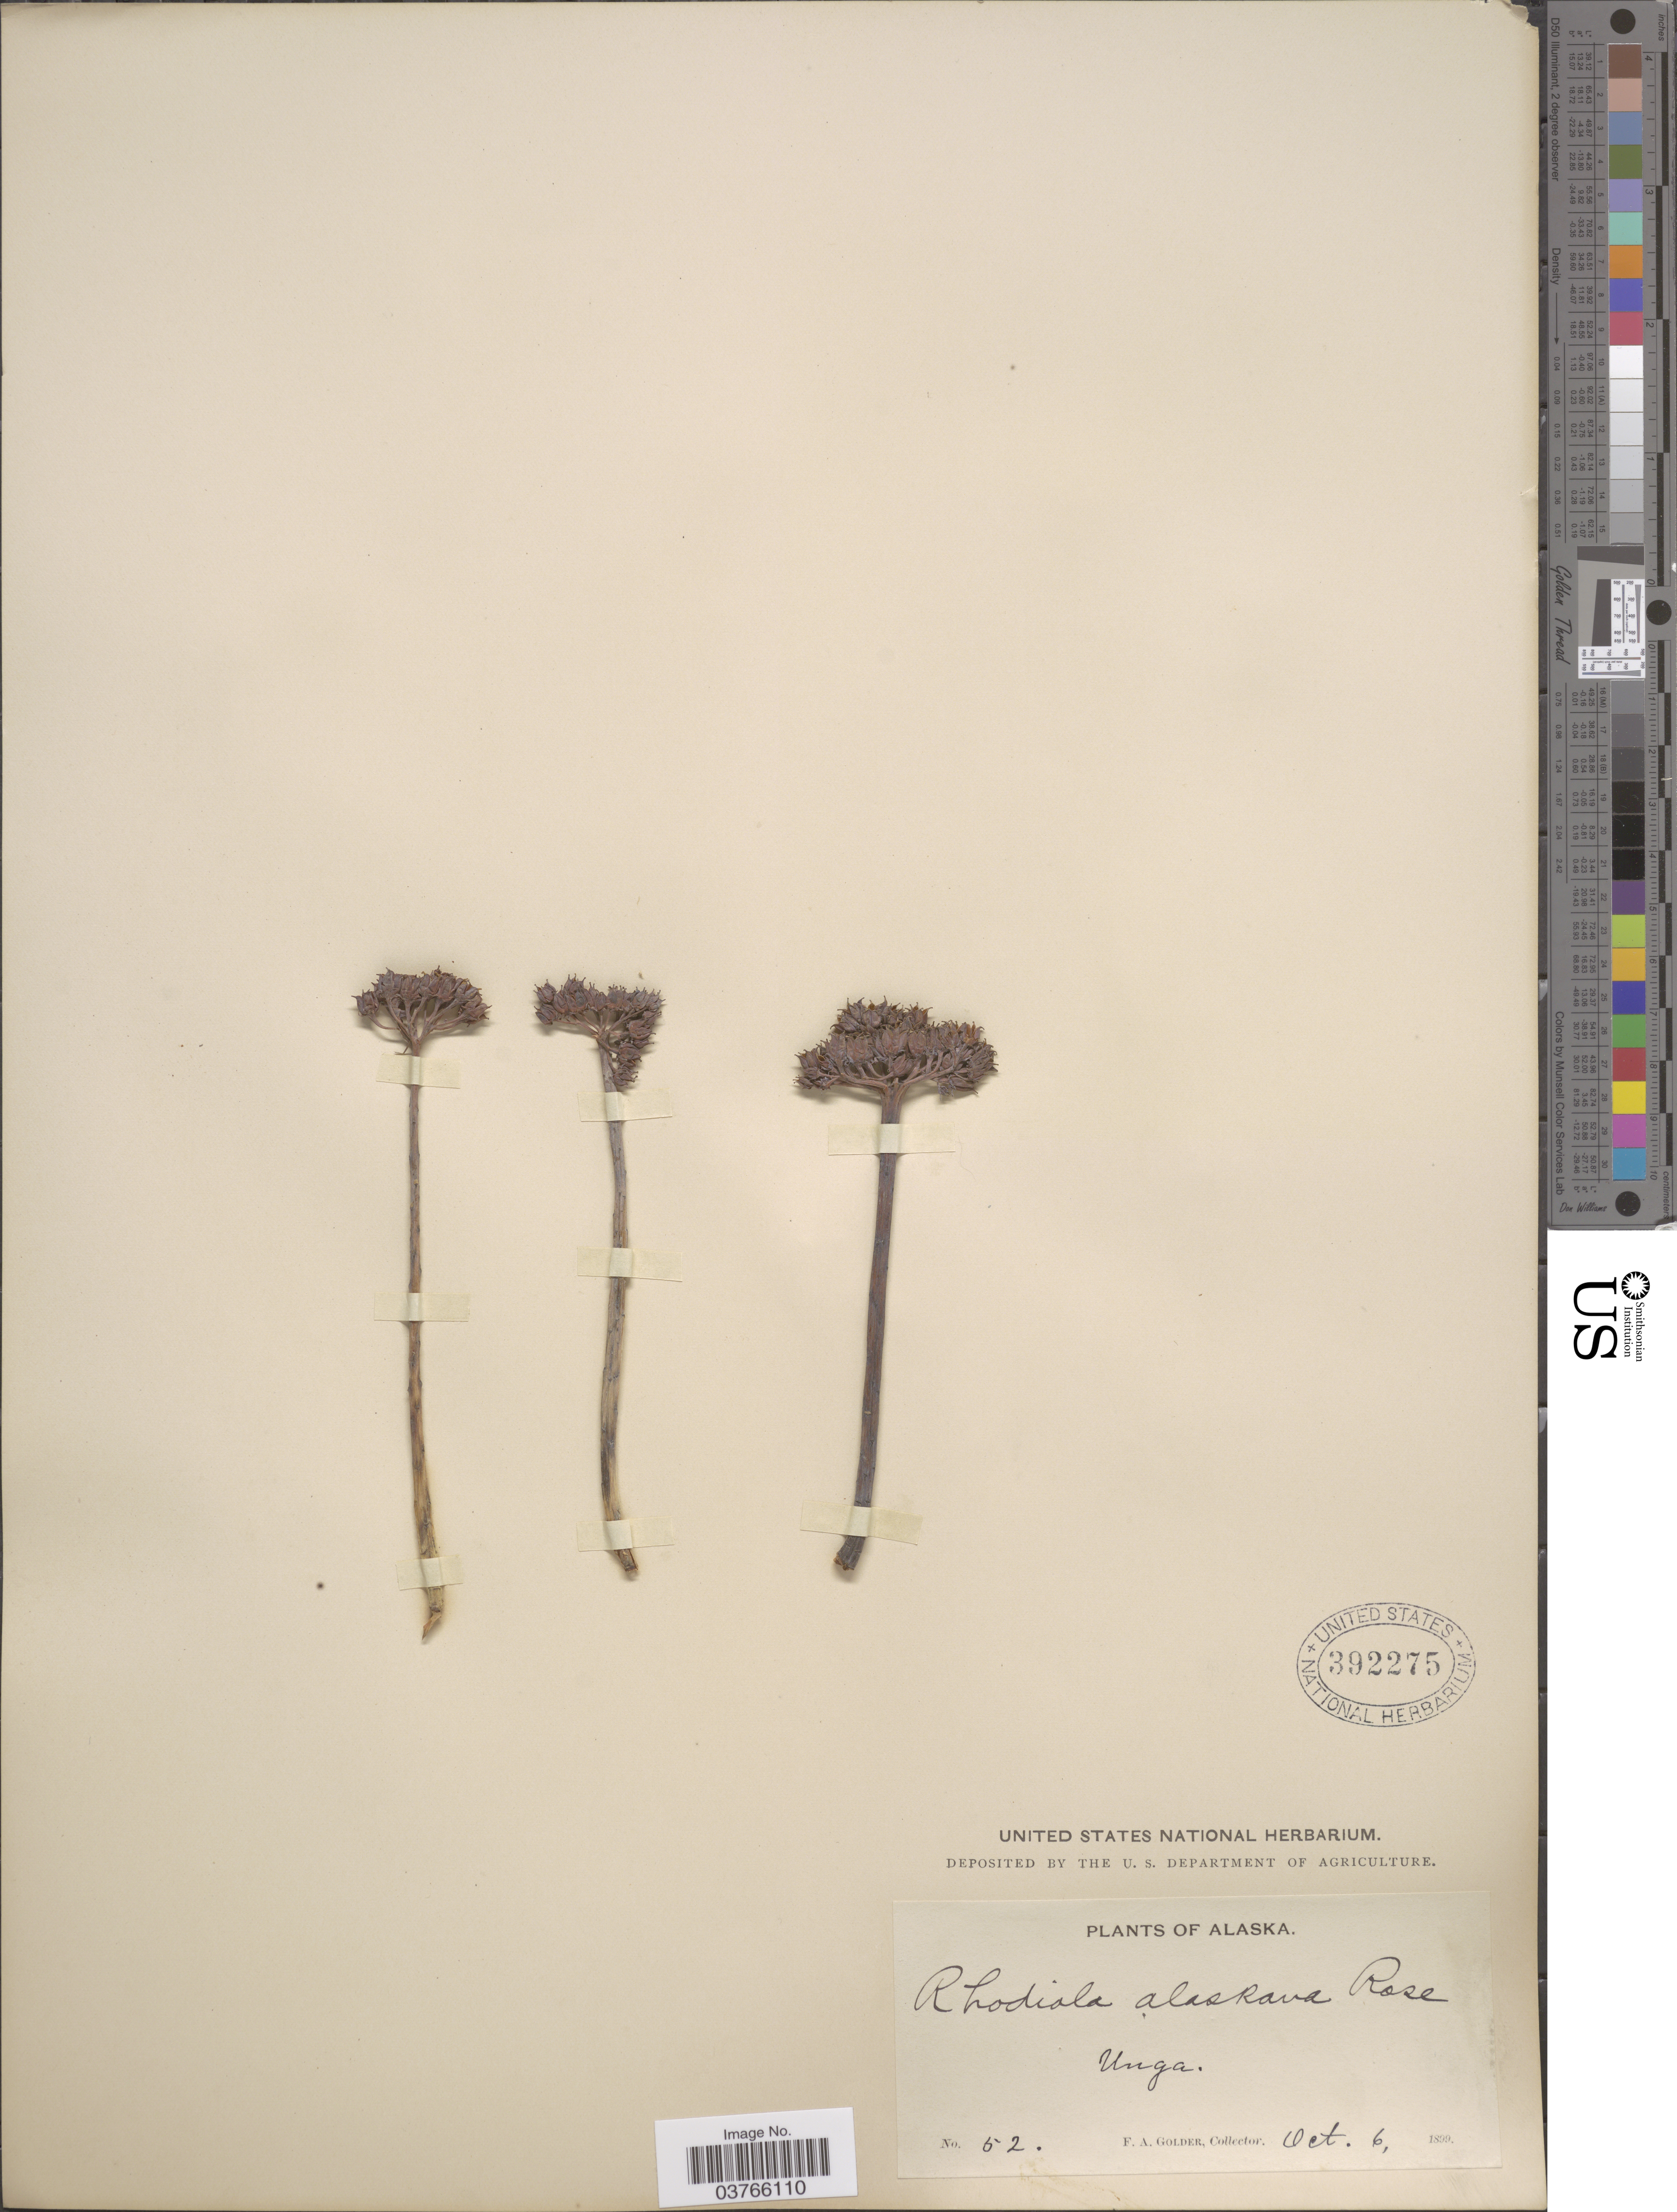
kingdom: Plantae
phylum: Tracheophyta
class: Magnoliopsida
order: Saxifragales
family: Crassulaceae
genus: Rhodiola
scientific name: Rhodiola integrifolia subsp. integrifolia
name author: Raf.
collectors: F. Golder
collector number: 52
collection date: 1899-10-06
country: United States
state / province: Alaska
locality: Unga.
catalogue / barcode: US 392275